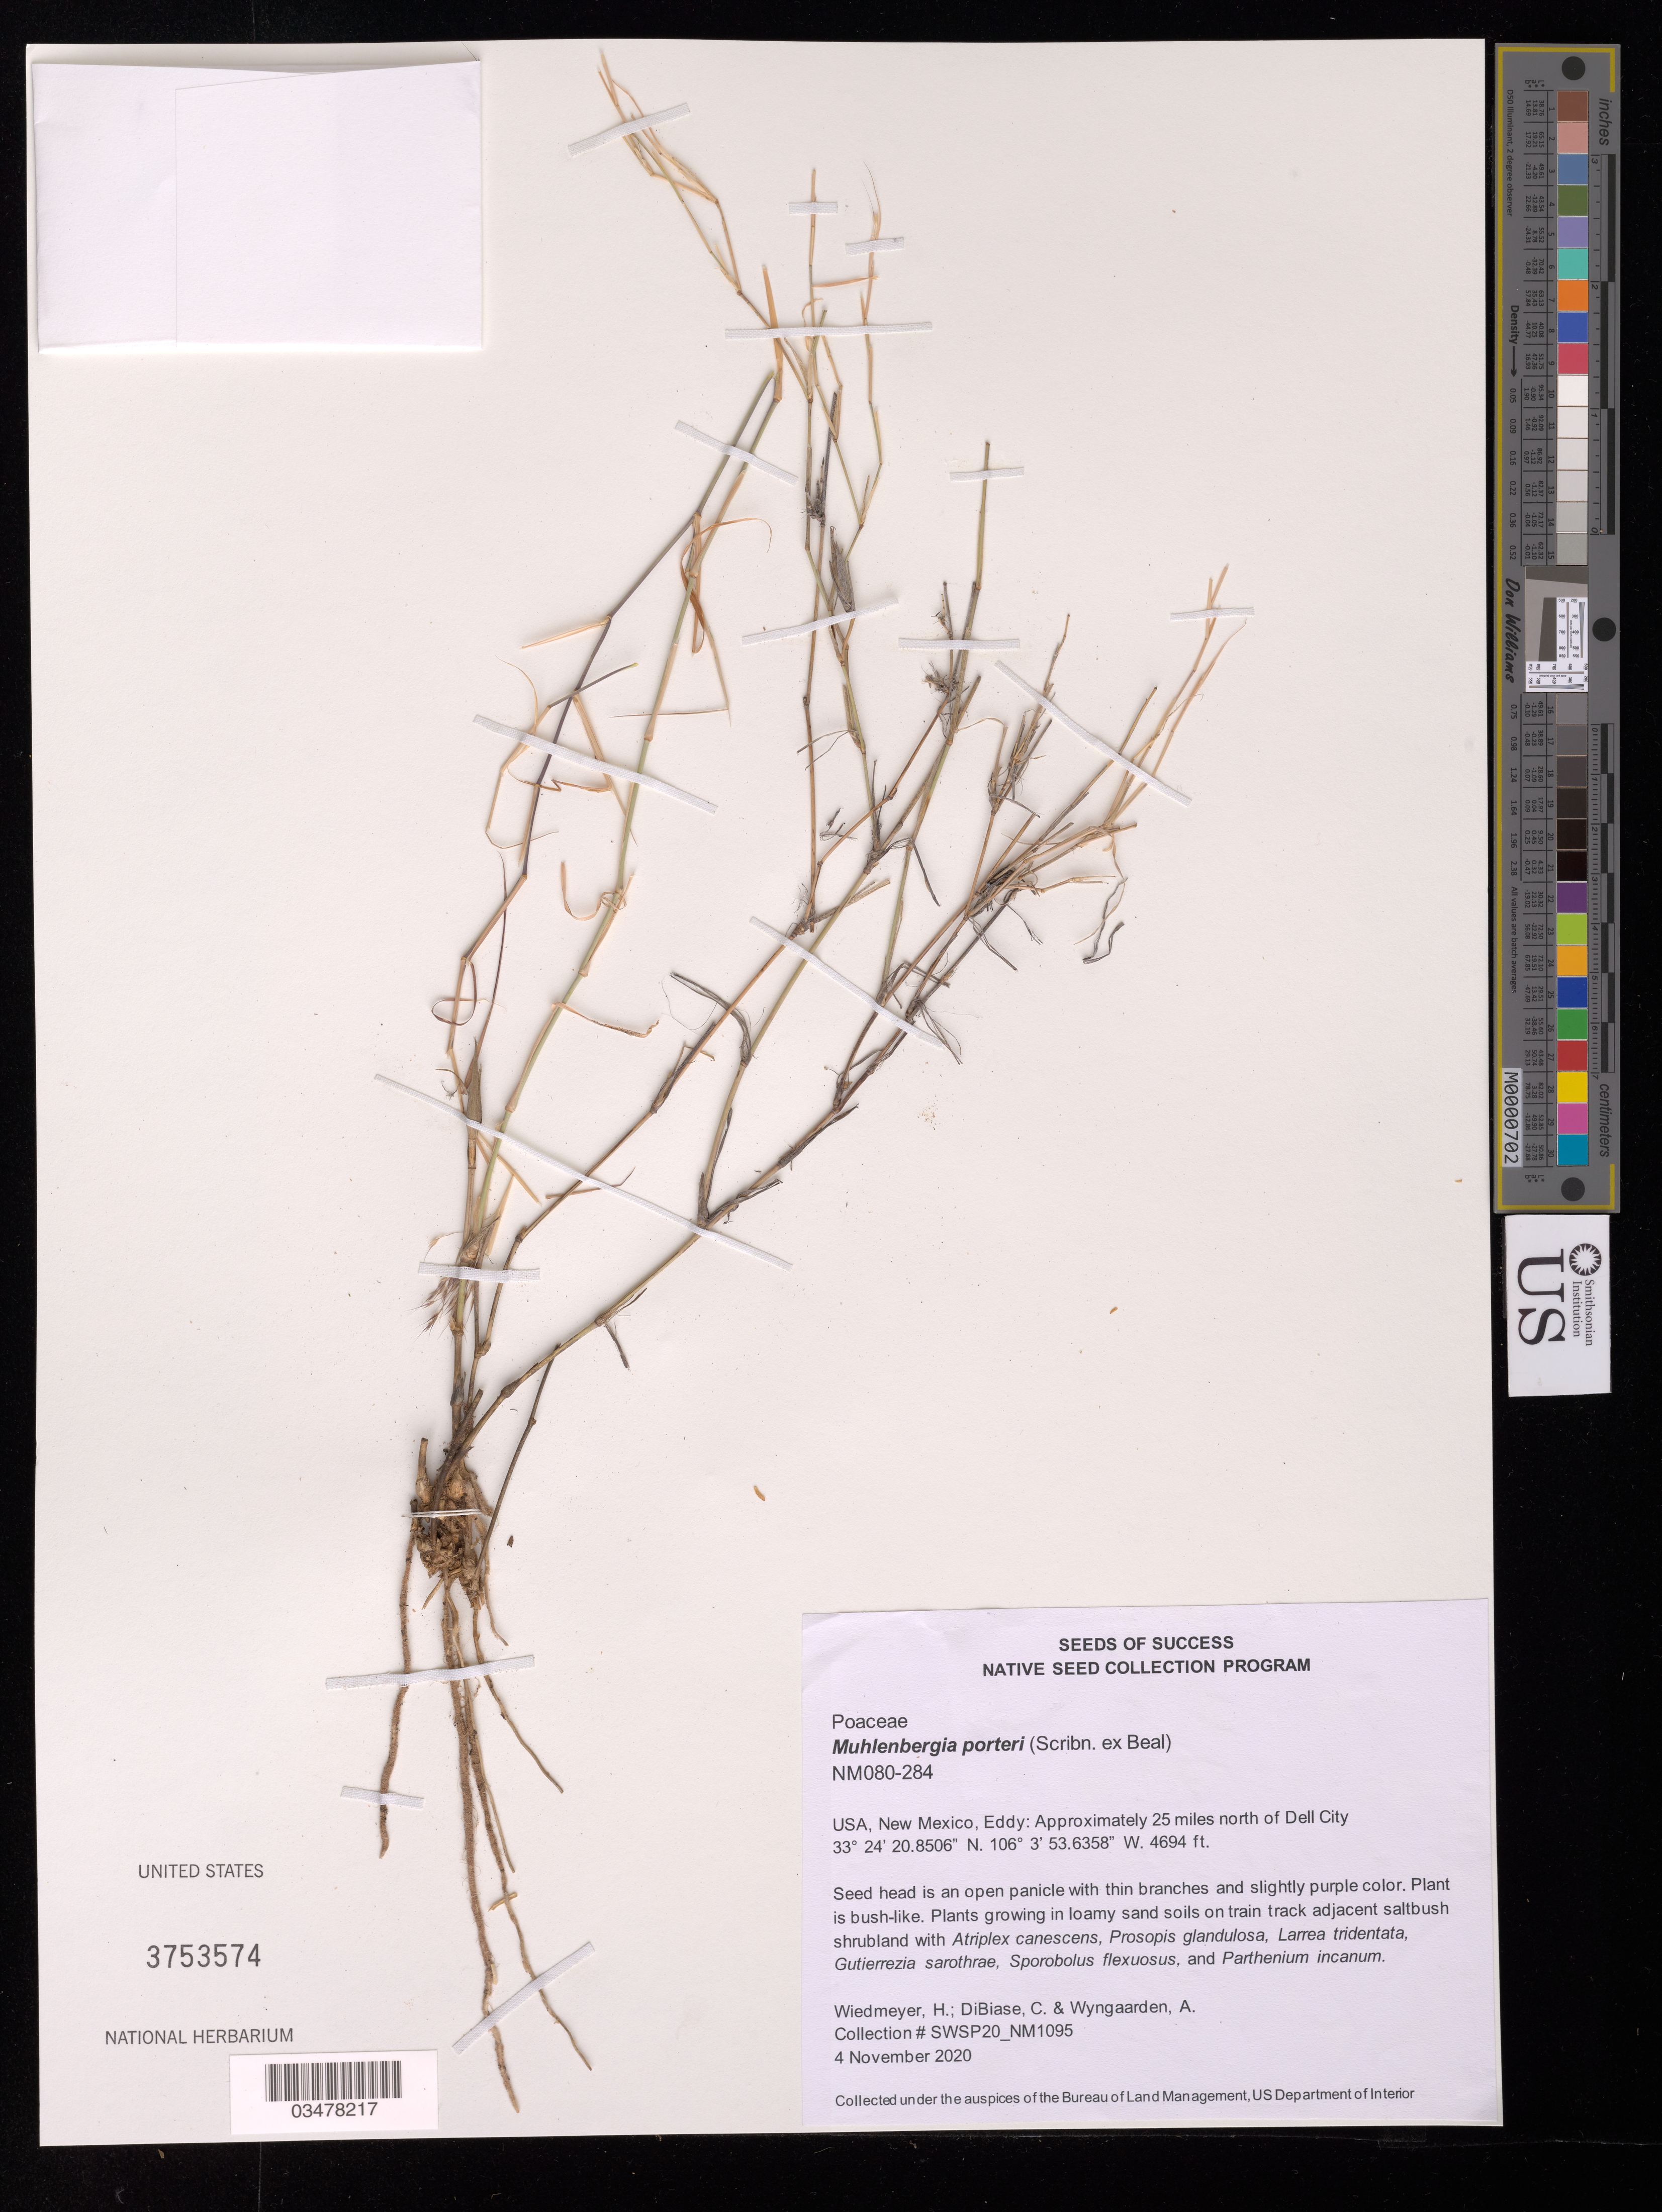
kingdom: Plantae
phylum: Tracheophyta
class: Liliopsida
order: Poales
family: Poaceae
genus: Muhlenbergia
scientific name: Muhlenbergia porteri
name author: Scribn. in W.J. Beal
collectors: H. Wiedmeyer, C. DiBiase & A. Wyngaarden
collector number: NM080-284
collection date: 2020-11-04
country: United States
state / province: New Mexico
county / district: Eddy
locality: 25 mi. N of Dell City.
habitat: Loamy sand soils on train track. Saltbush shrubland. With Atriplex canescens, Larrea tridentata, Prosopis glandulosa, etc.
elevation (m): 1431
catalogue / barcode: US 3753574